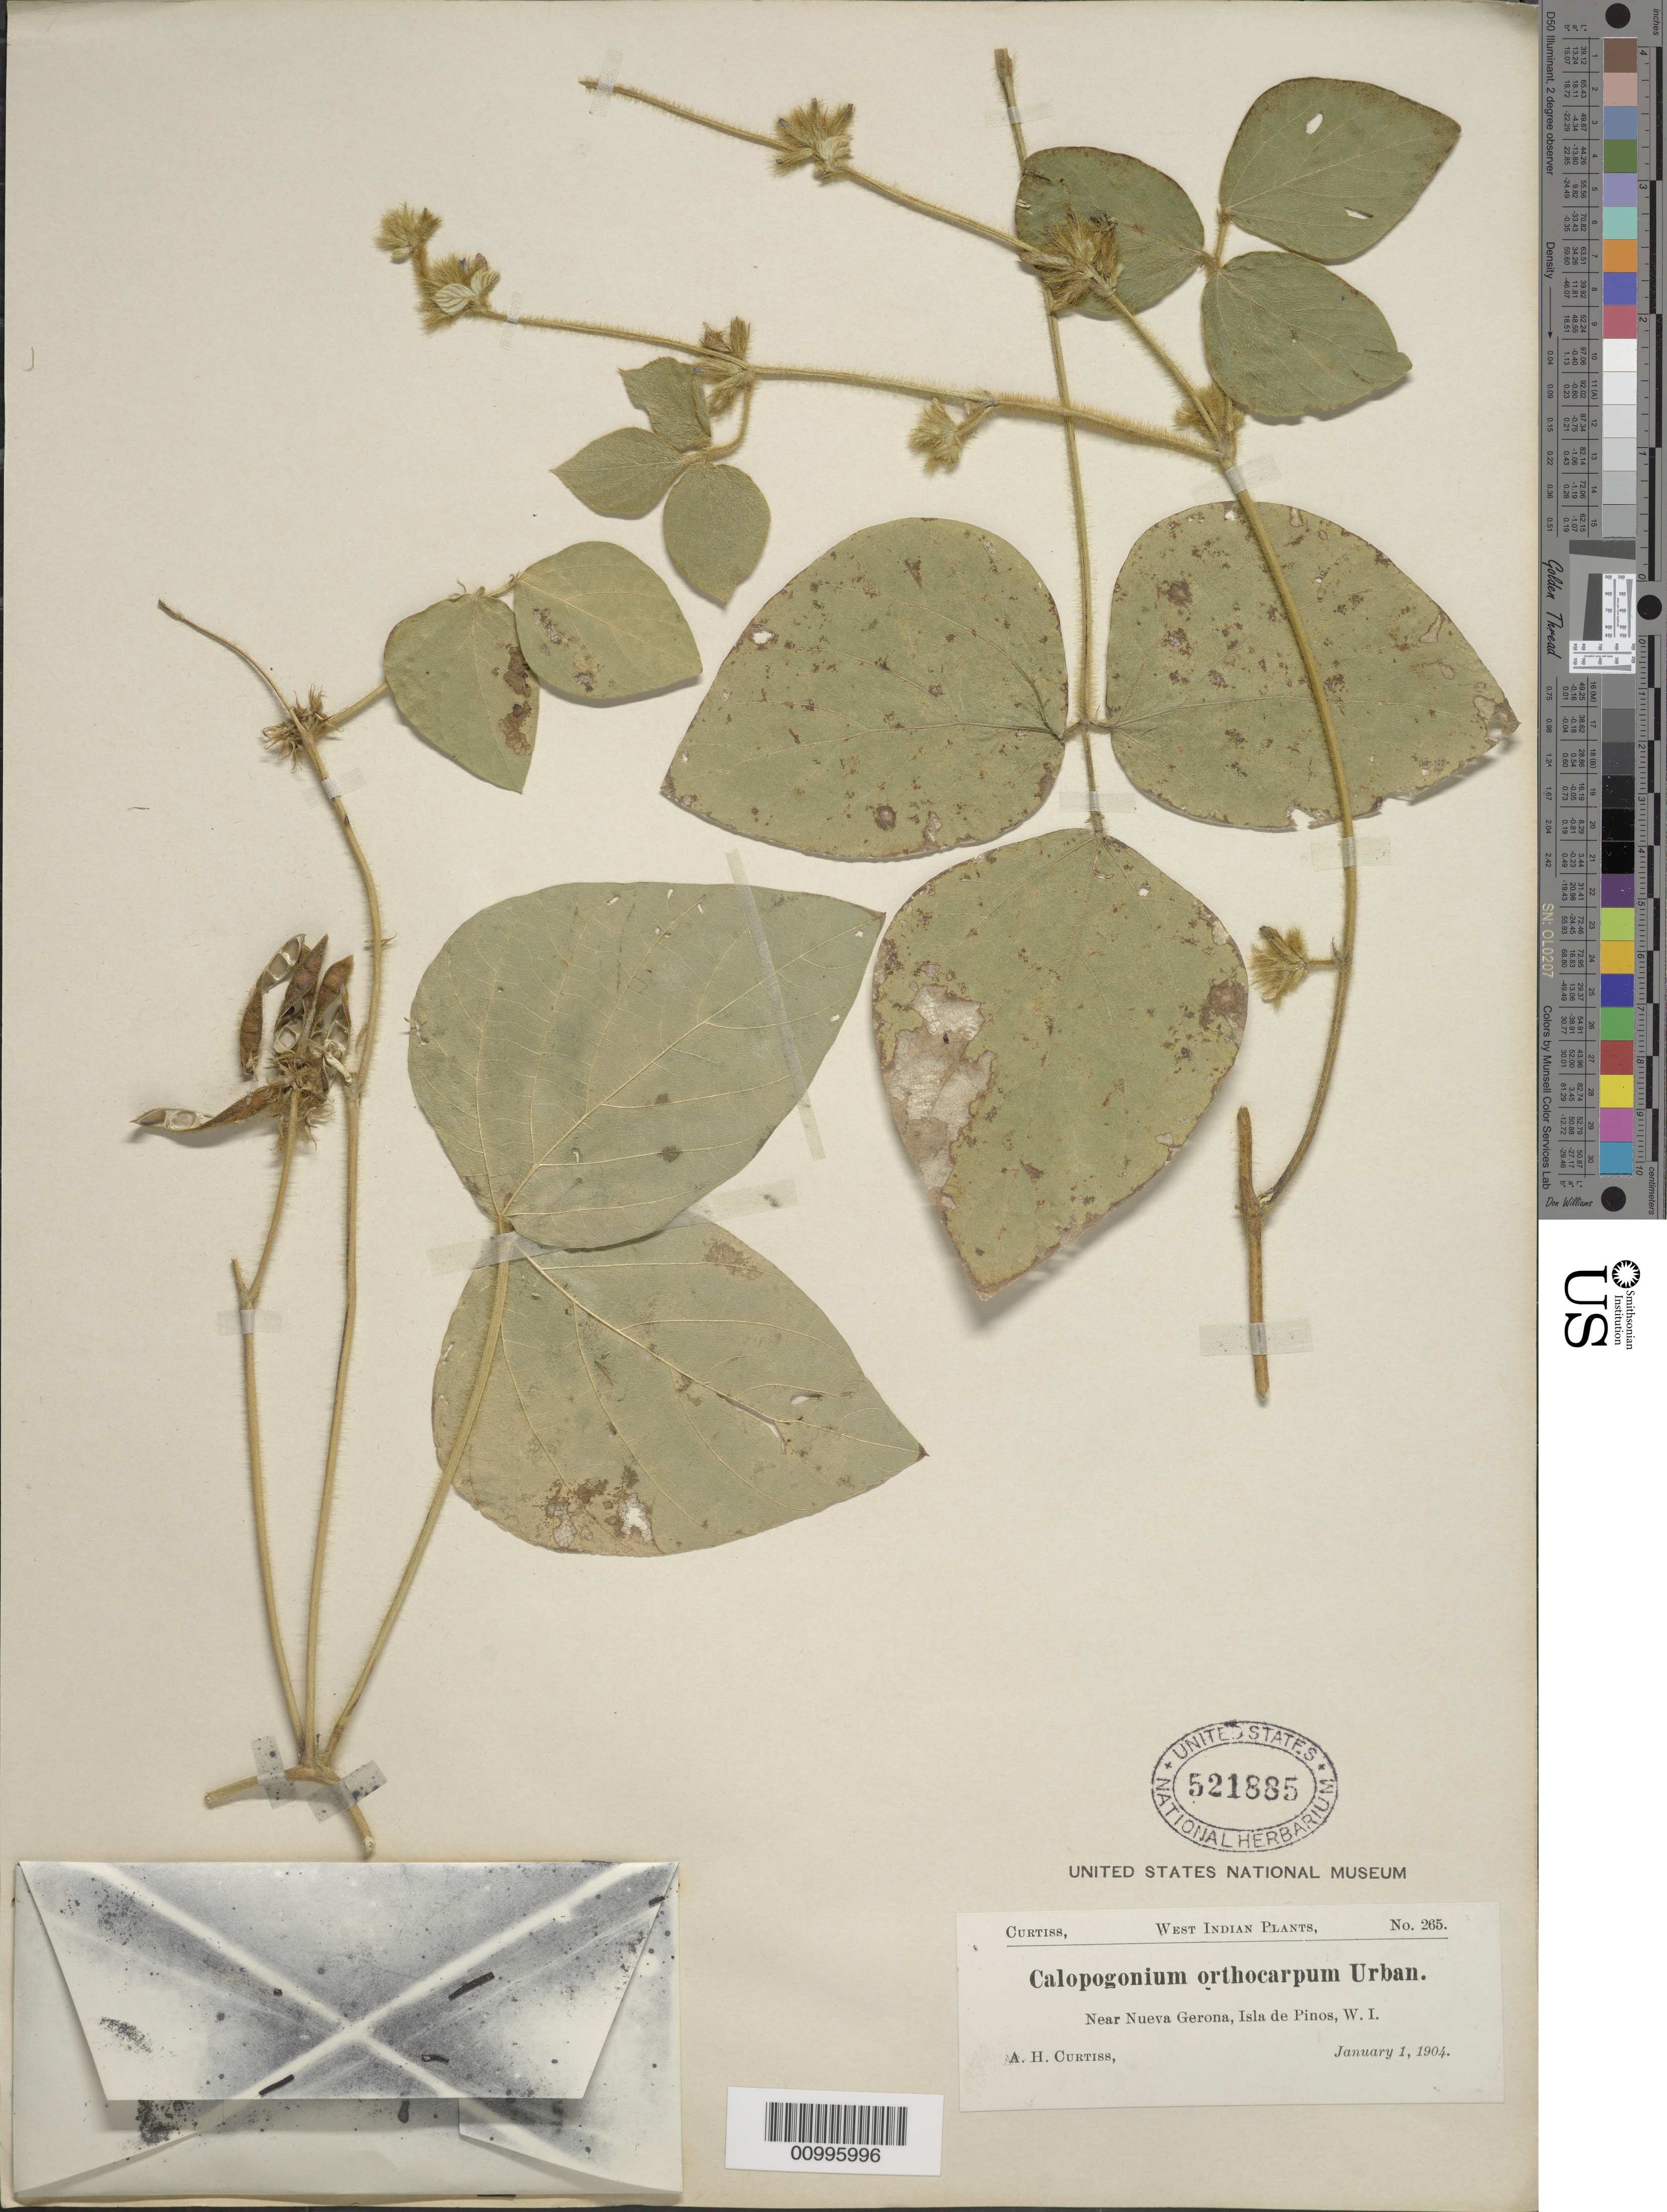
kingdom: Plantae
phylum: Tracheophyta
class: Magnoliopsida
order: Fabales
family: Fabaceae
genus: Calopogonium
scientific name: Calopogonium mucunoides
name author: Desv.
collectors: A. H. Curtiss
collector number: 265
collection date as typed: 01 Jan 1904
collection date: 1904-01-01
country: Cuba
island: Isla de la Juventud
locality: Isle of Pines, Near Nueva Gerona,Isla de Pinos,W I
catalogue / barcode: US 521885